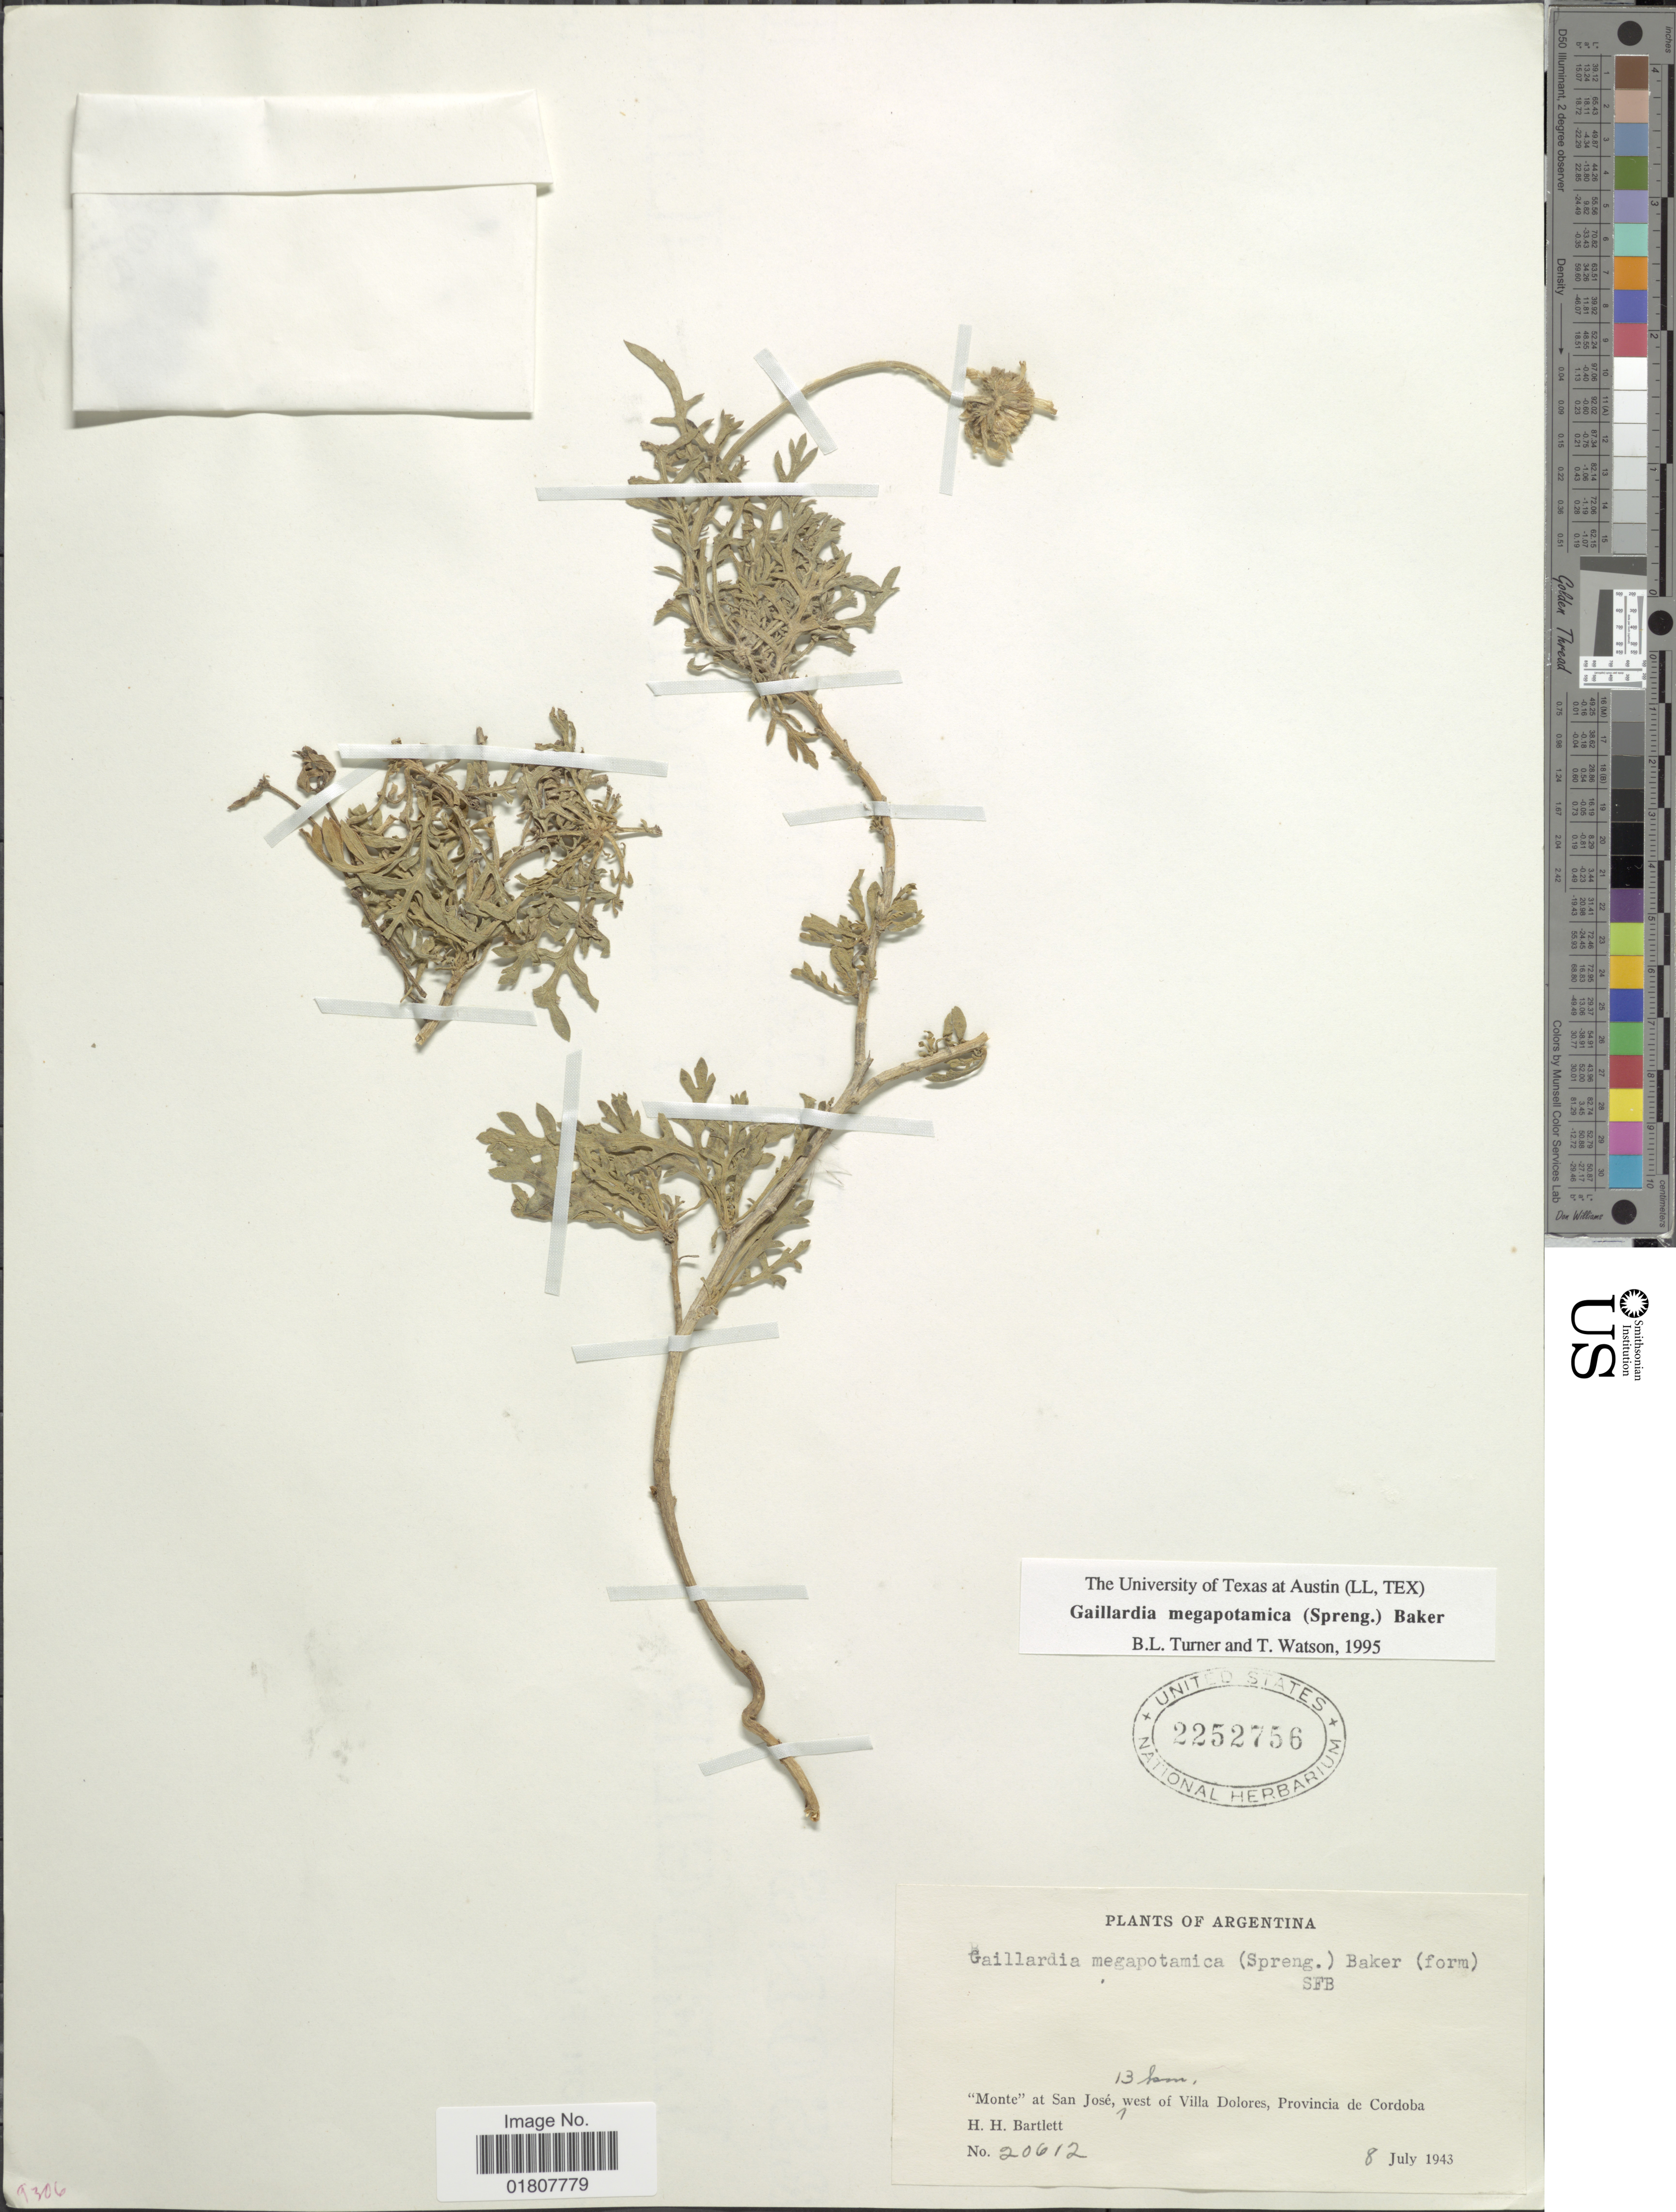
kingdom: Plantae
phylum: Tracheophyta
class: Magnoliopsida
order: Asterales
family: Asteraceae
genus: Gaillardia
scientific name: Gaillardia megapotamica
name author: (Spreng.) Baker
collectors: H. H. Bartlett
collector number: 20612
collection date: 1943-07-08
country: Argentina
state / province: Cordoba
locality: Monte at San Jose 13 km west of Villa Dolores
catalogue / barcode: US 2252756